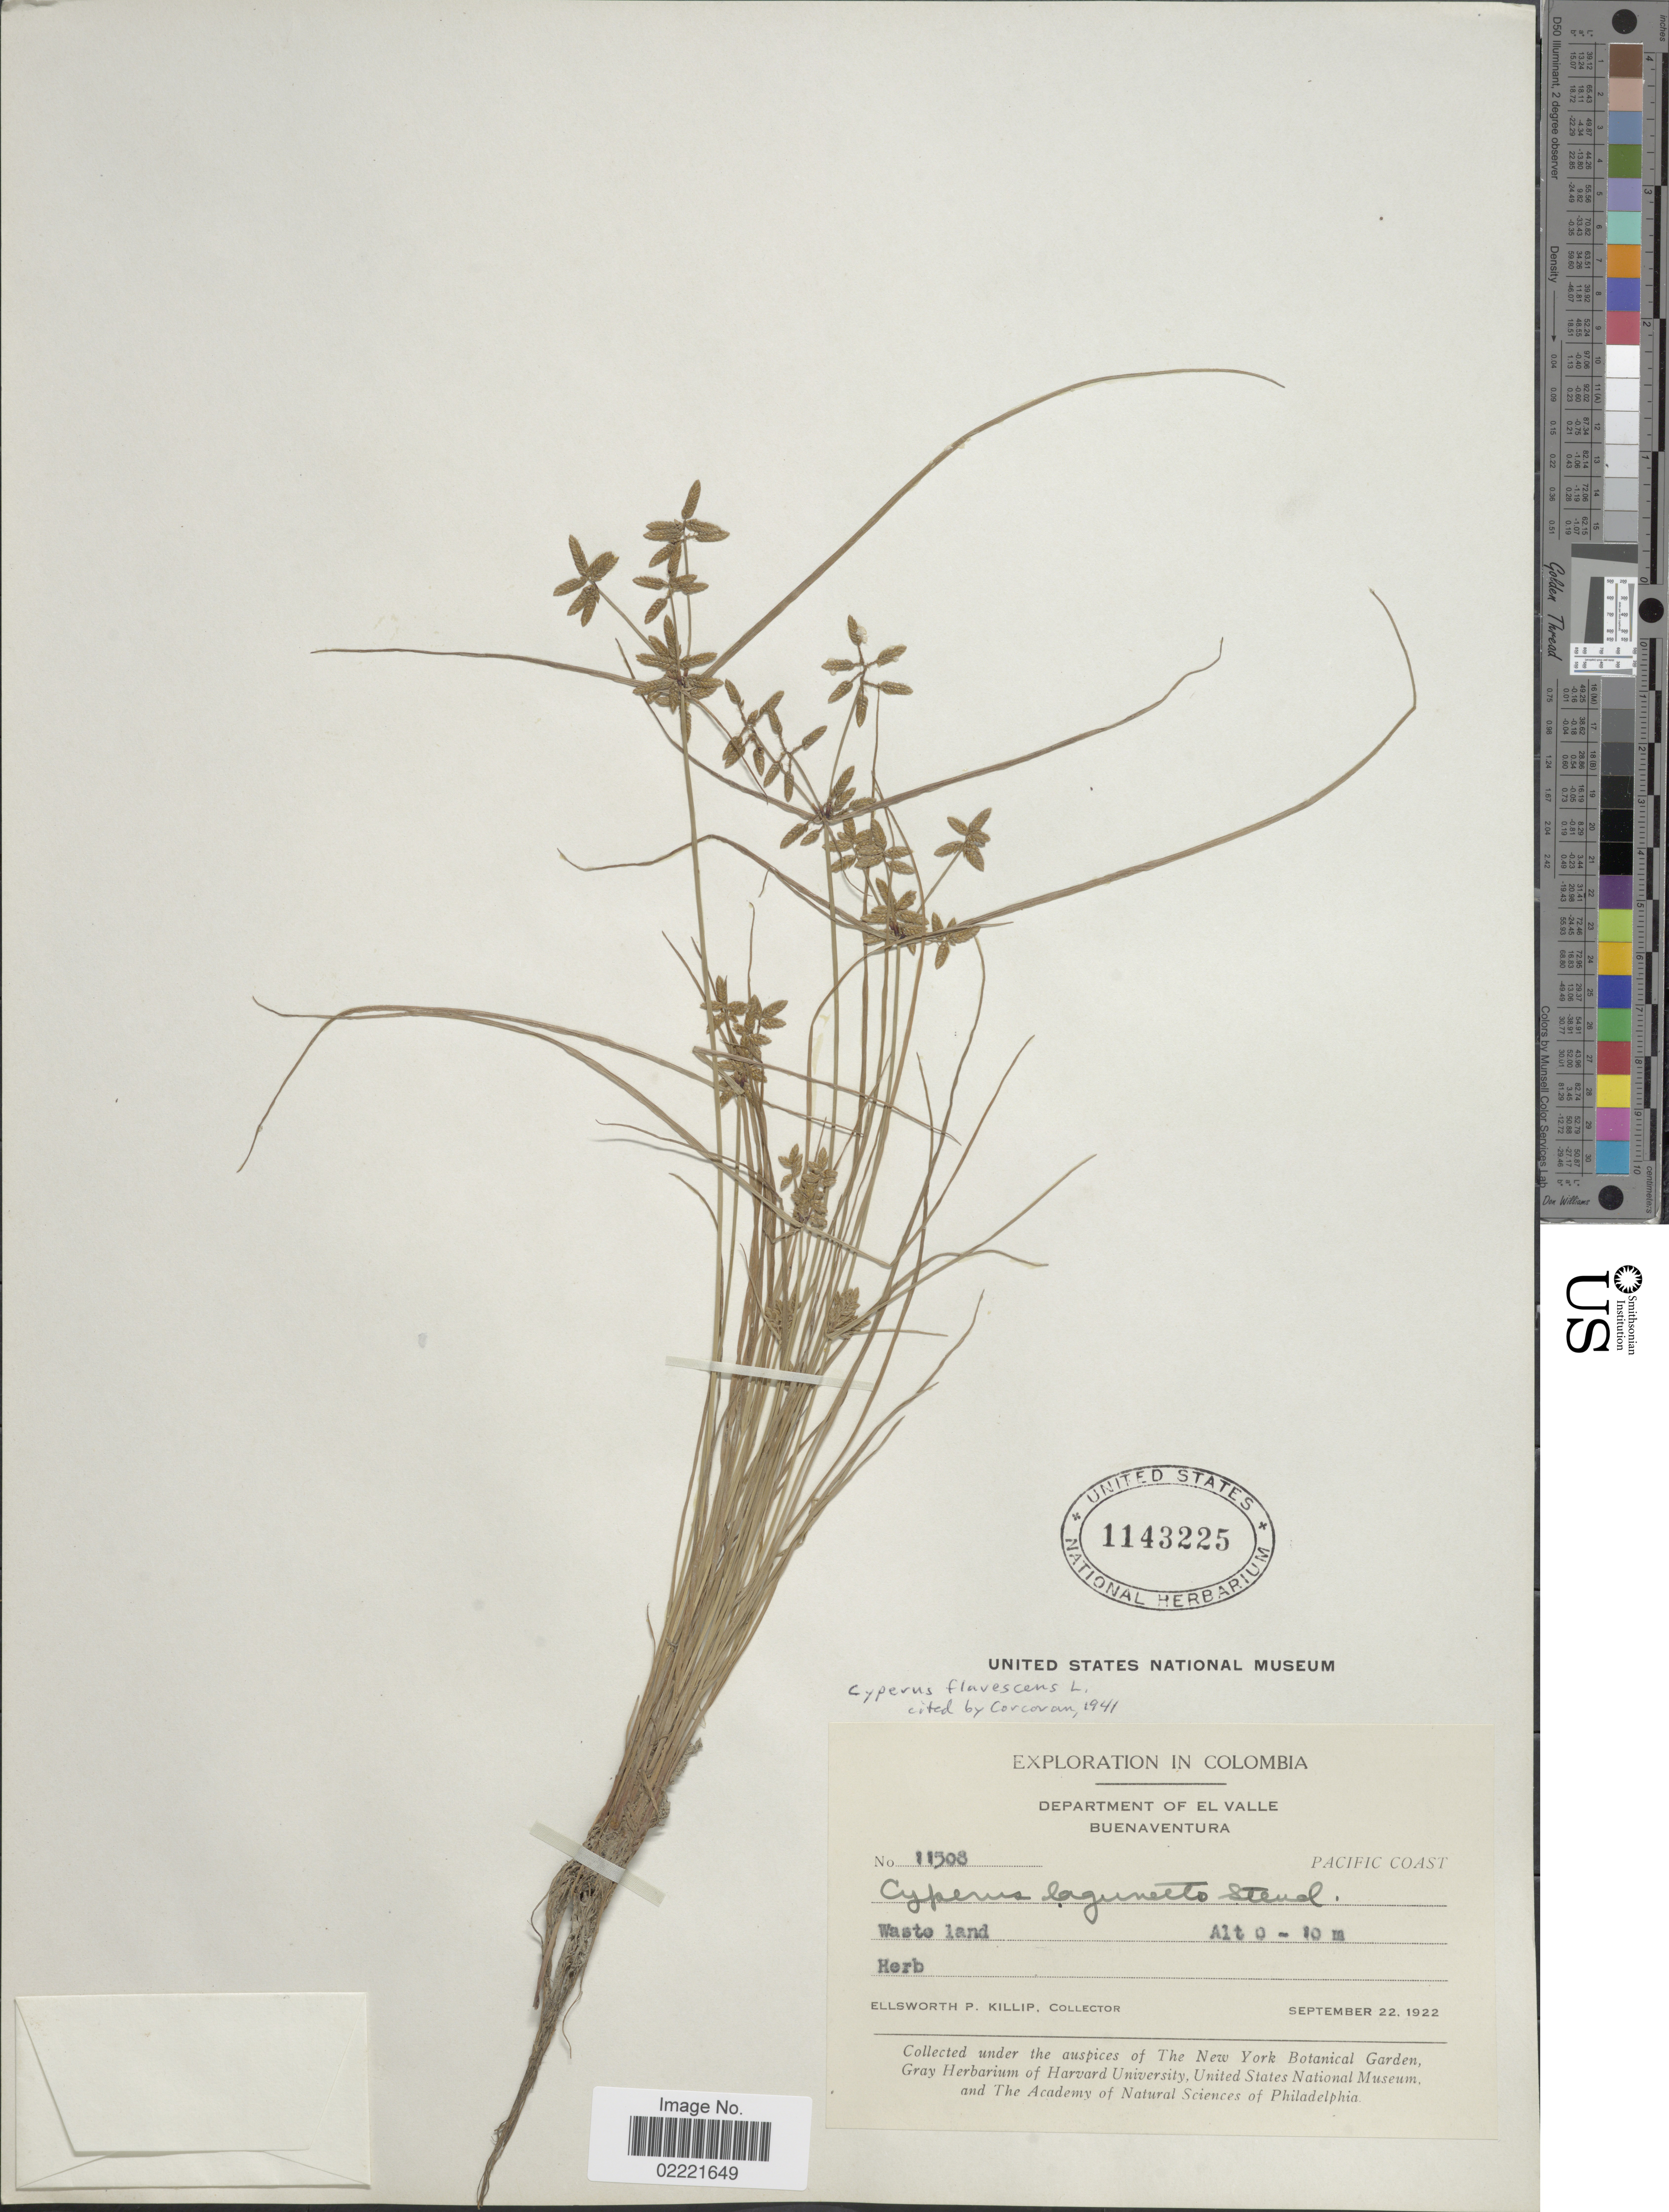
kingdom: Plantae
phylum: Tracheophyta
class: Liliopsida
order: Poales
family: Cyperaceae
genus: Cyperus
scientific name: Cyperus flavescens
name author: L.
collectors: E. P. Killip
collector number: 11508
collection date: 1922-09-22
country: Colombia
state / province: Valle del Cauca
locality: Department of El Valle. Buenaventura. Pacific Coast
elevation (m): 0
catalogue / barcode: US 1143225